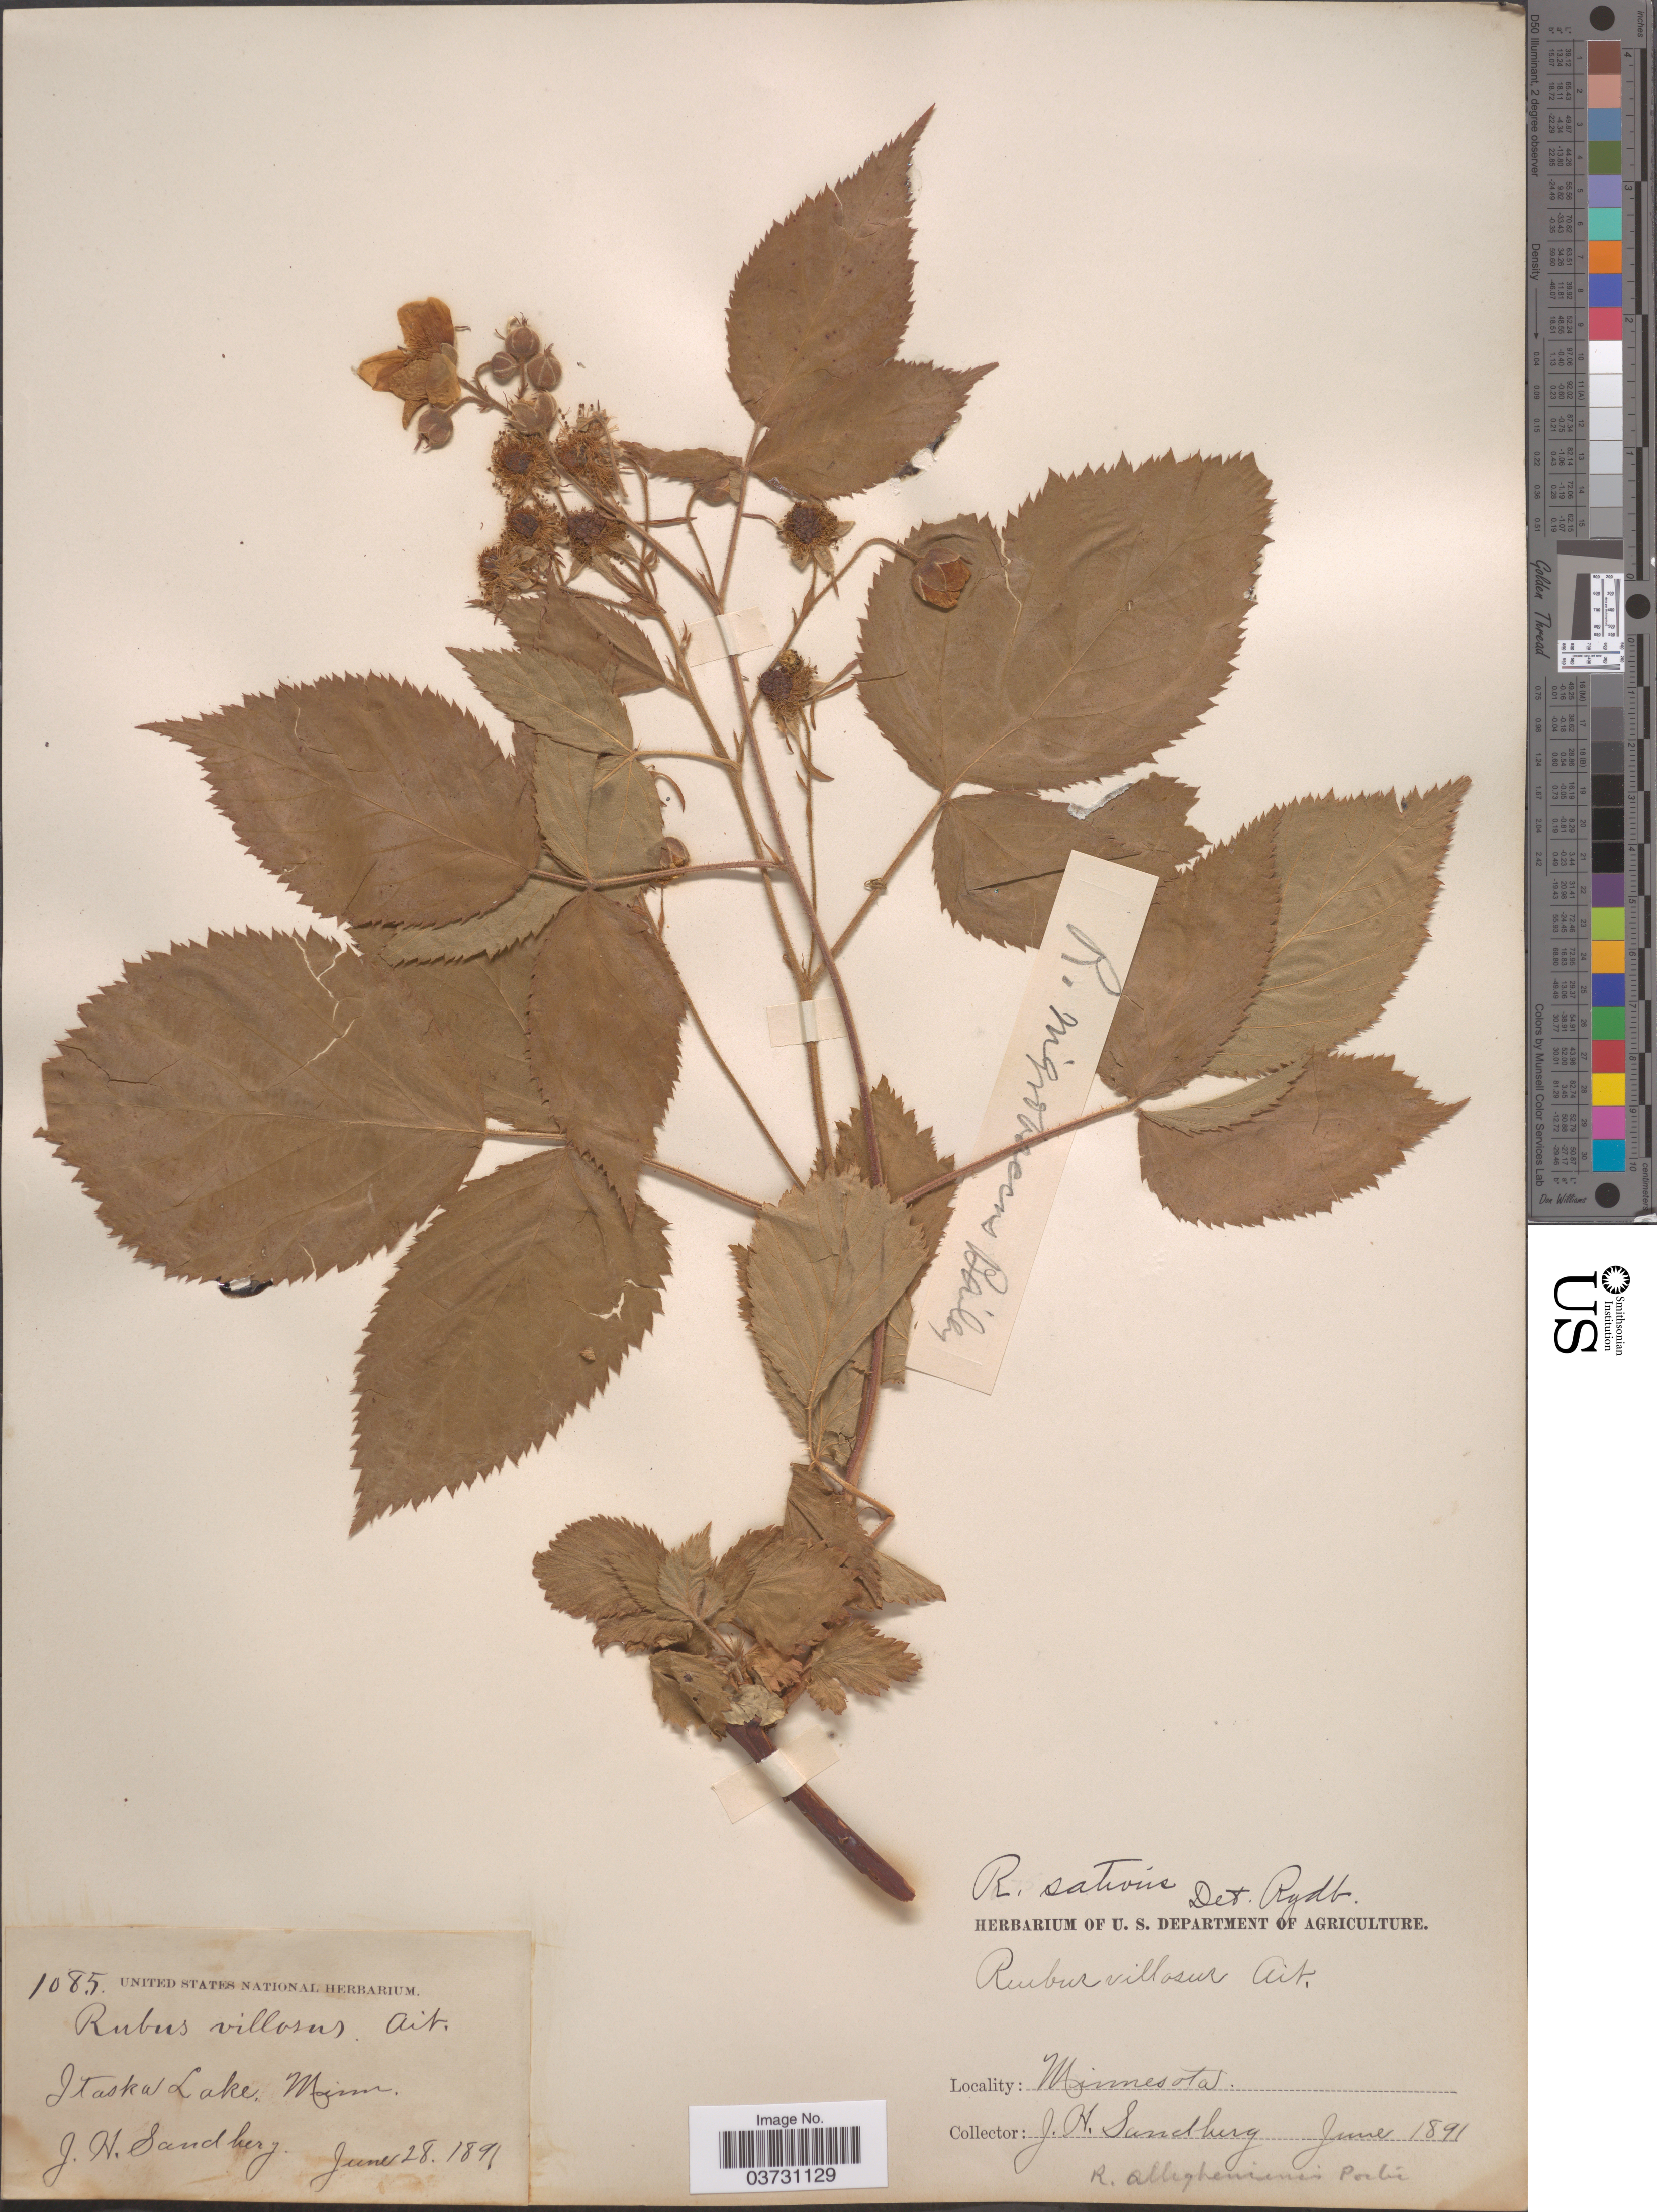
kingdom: Plantae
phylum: Tracheophyta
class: Magnoliopsida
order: Rosales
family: Rosaceae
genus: Rubus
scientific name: Rubus sativus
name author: (Bailey) Brainerd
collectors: J. H. Sandberg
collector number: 1085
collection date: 1891-06-28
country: United States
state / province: Minnesota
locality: Itaska Lake.